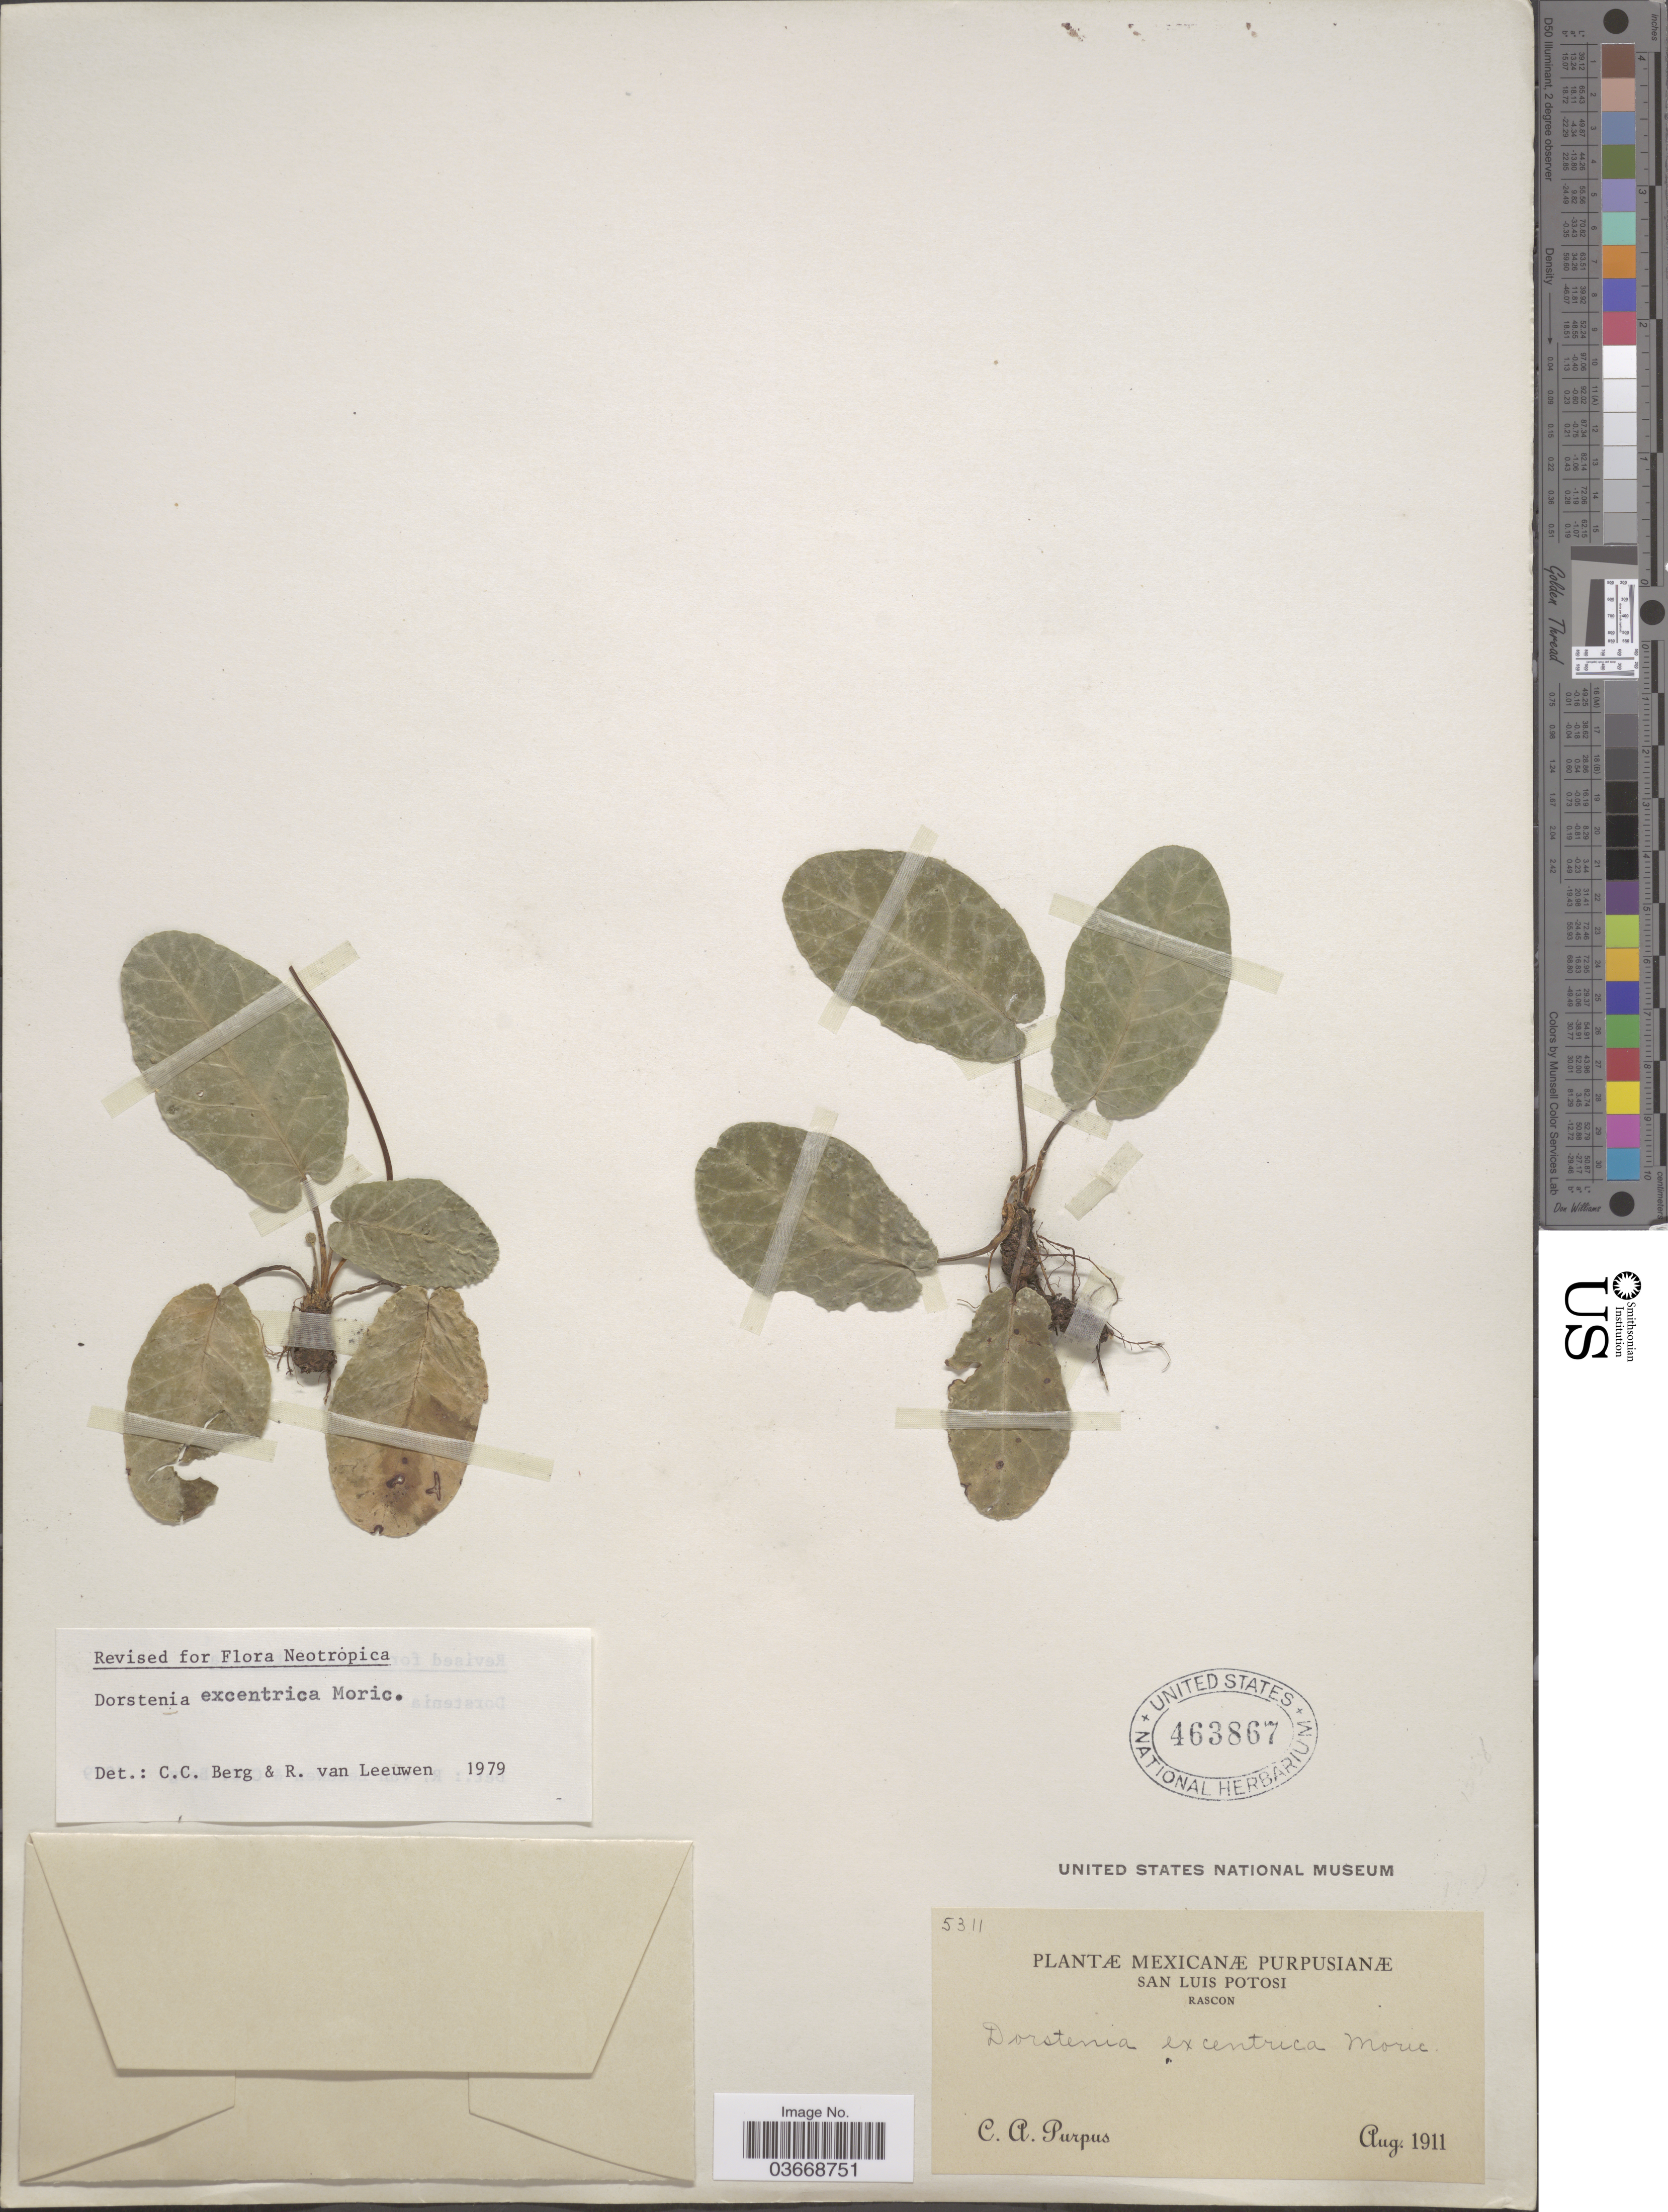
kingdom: Plantae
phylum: Tracheophyta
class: Magnoliopsida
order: Rosales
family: Moraceae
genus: Dorstenia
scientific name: Dorstenia excentrica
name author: Moric.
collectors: C. A. Purpus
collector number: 5311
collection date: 1911-08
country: Mexico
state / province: San Luis Potosí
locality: Rascon.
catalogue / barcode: US 463867